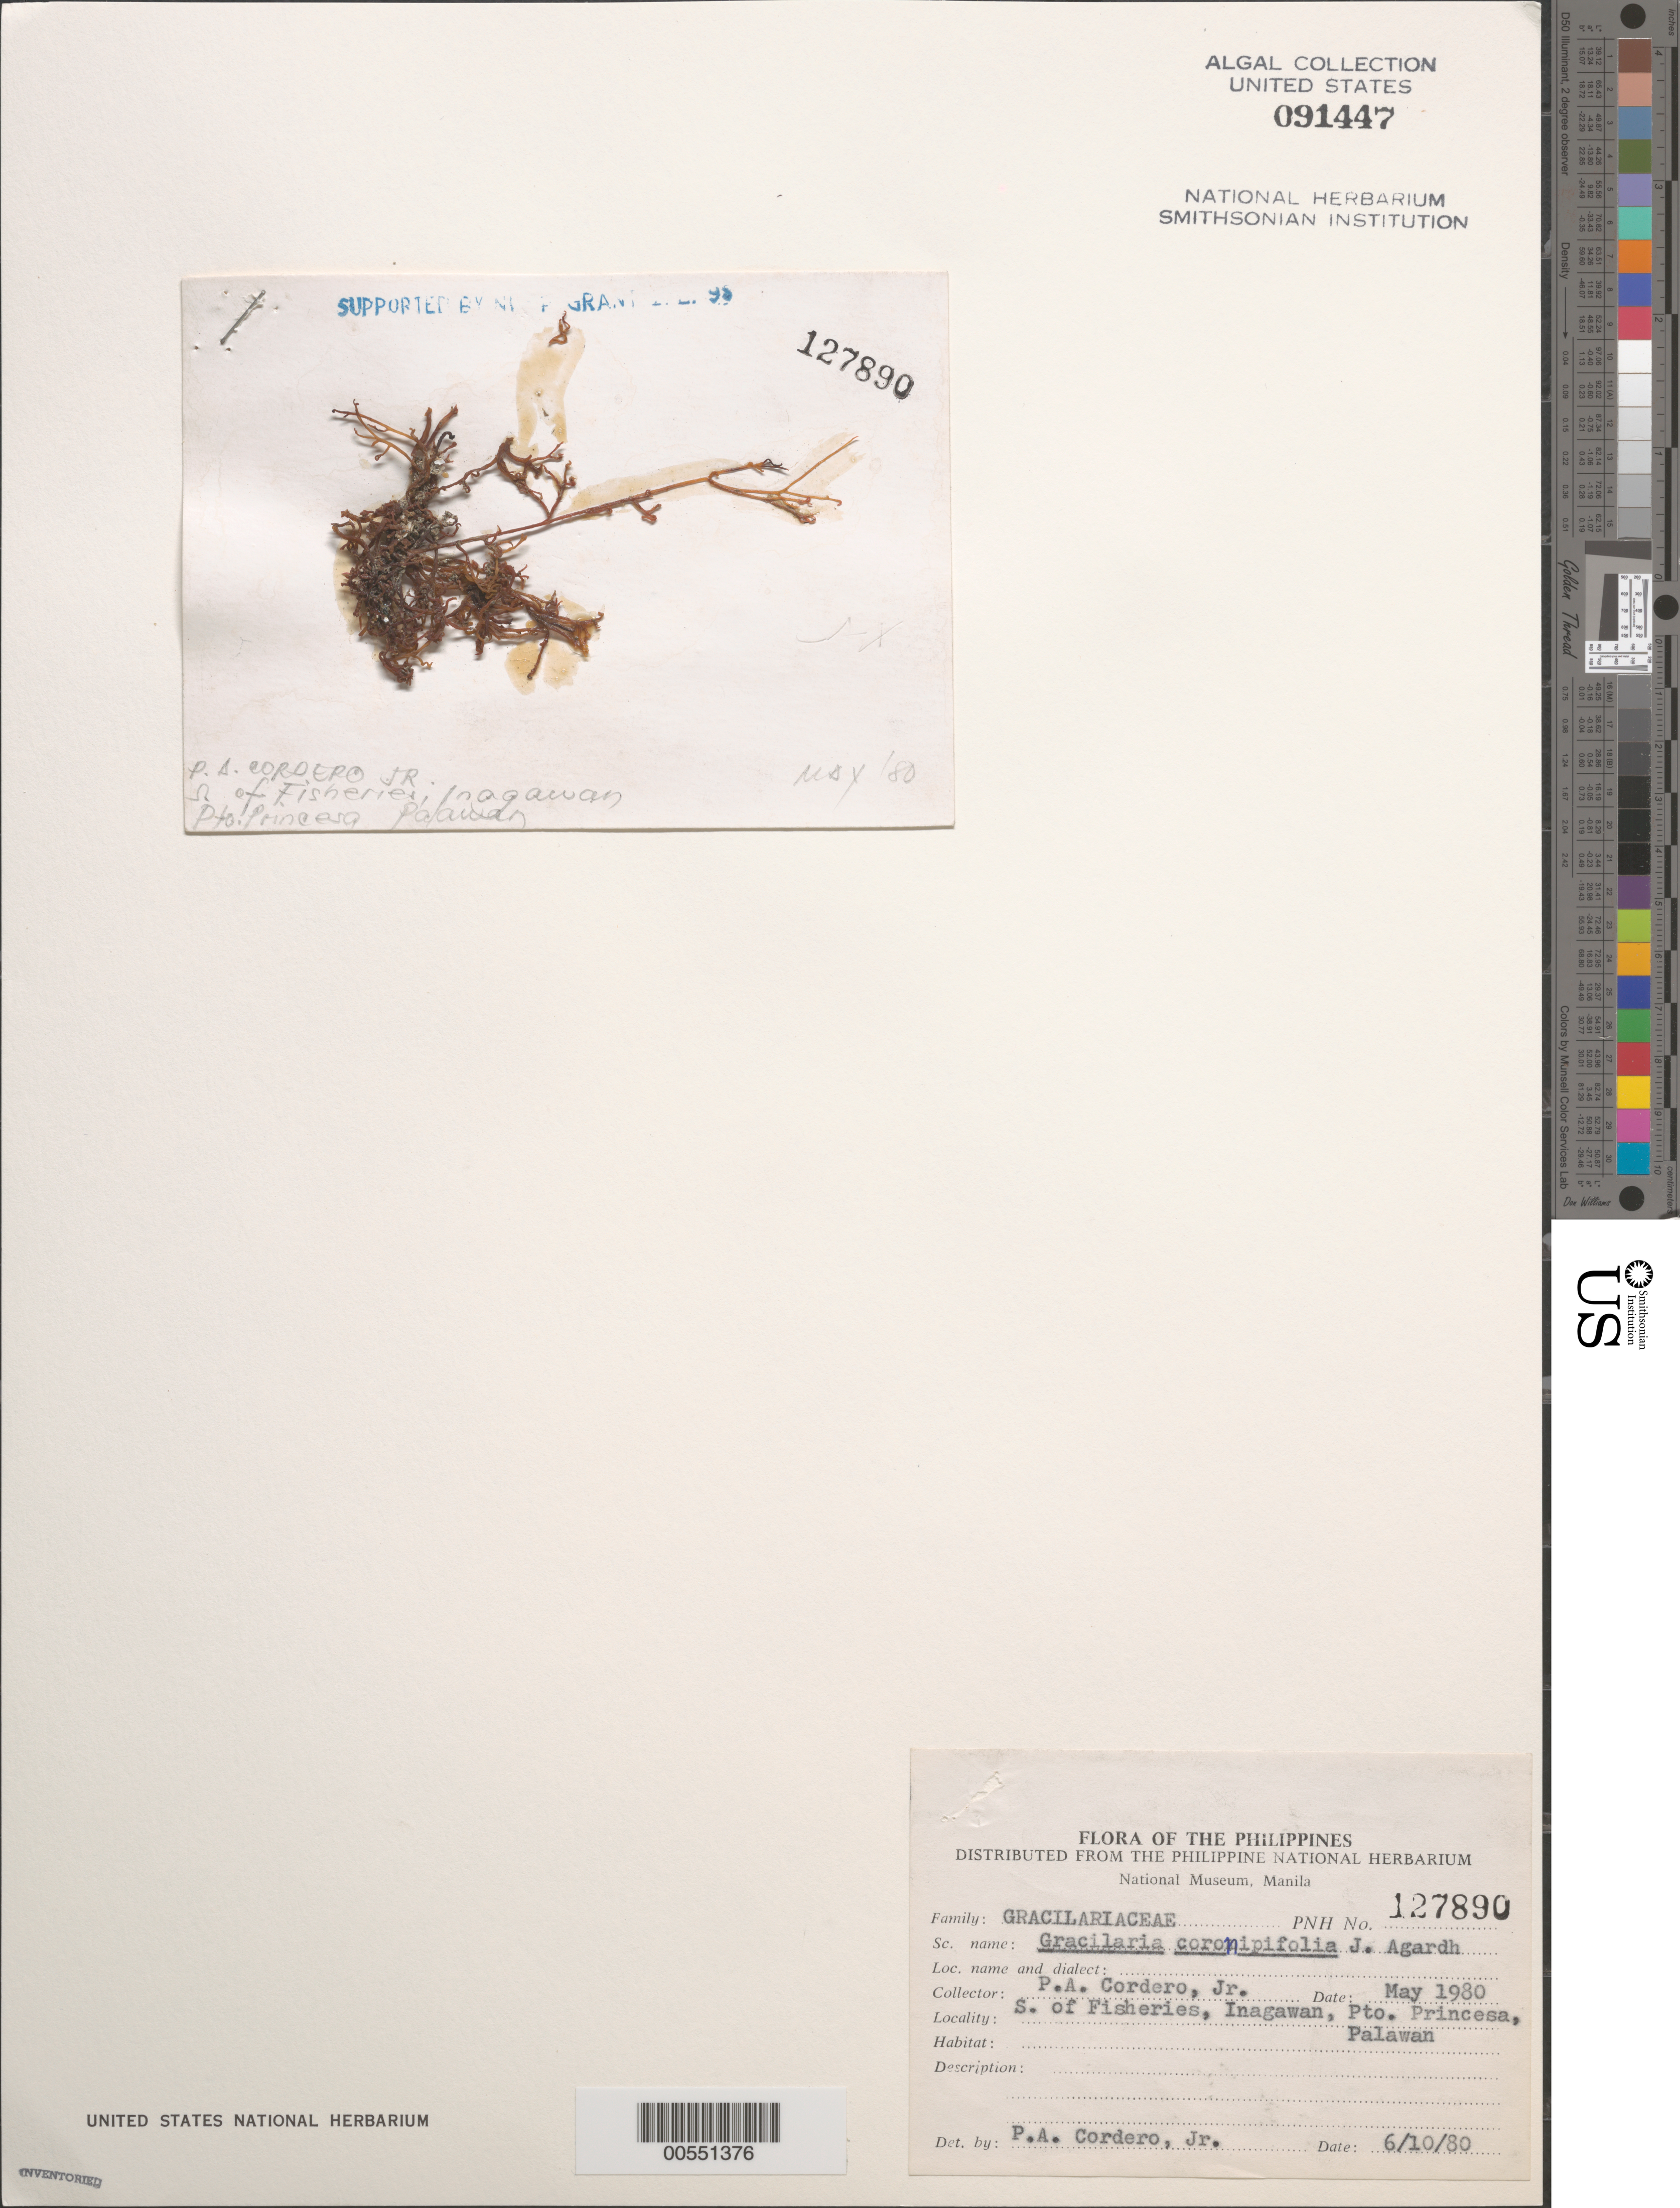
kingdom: Plantae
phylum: Rhodophyta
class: Florideophyceae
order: Gracilariales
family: Gracilariaceae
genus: Gracilaria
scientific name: Gracilaria coronopifolia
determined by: Cordero, P. A., Jr.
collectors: P. A. Cordero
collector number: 127890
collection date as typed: May 1980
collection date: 1980-05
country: Philippines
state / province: Mimaropa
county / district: Palawan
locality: Inagawan, puerto princesa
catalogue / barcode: US 91447